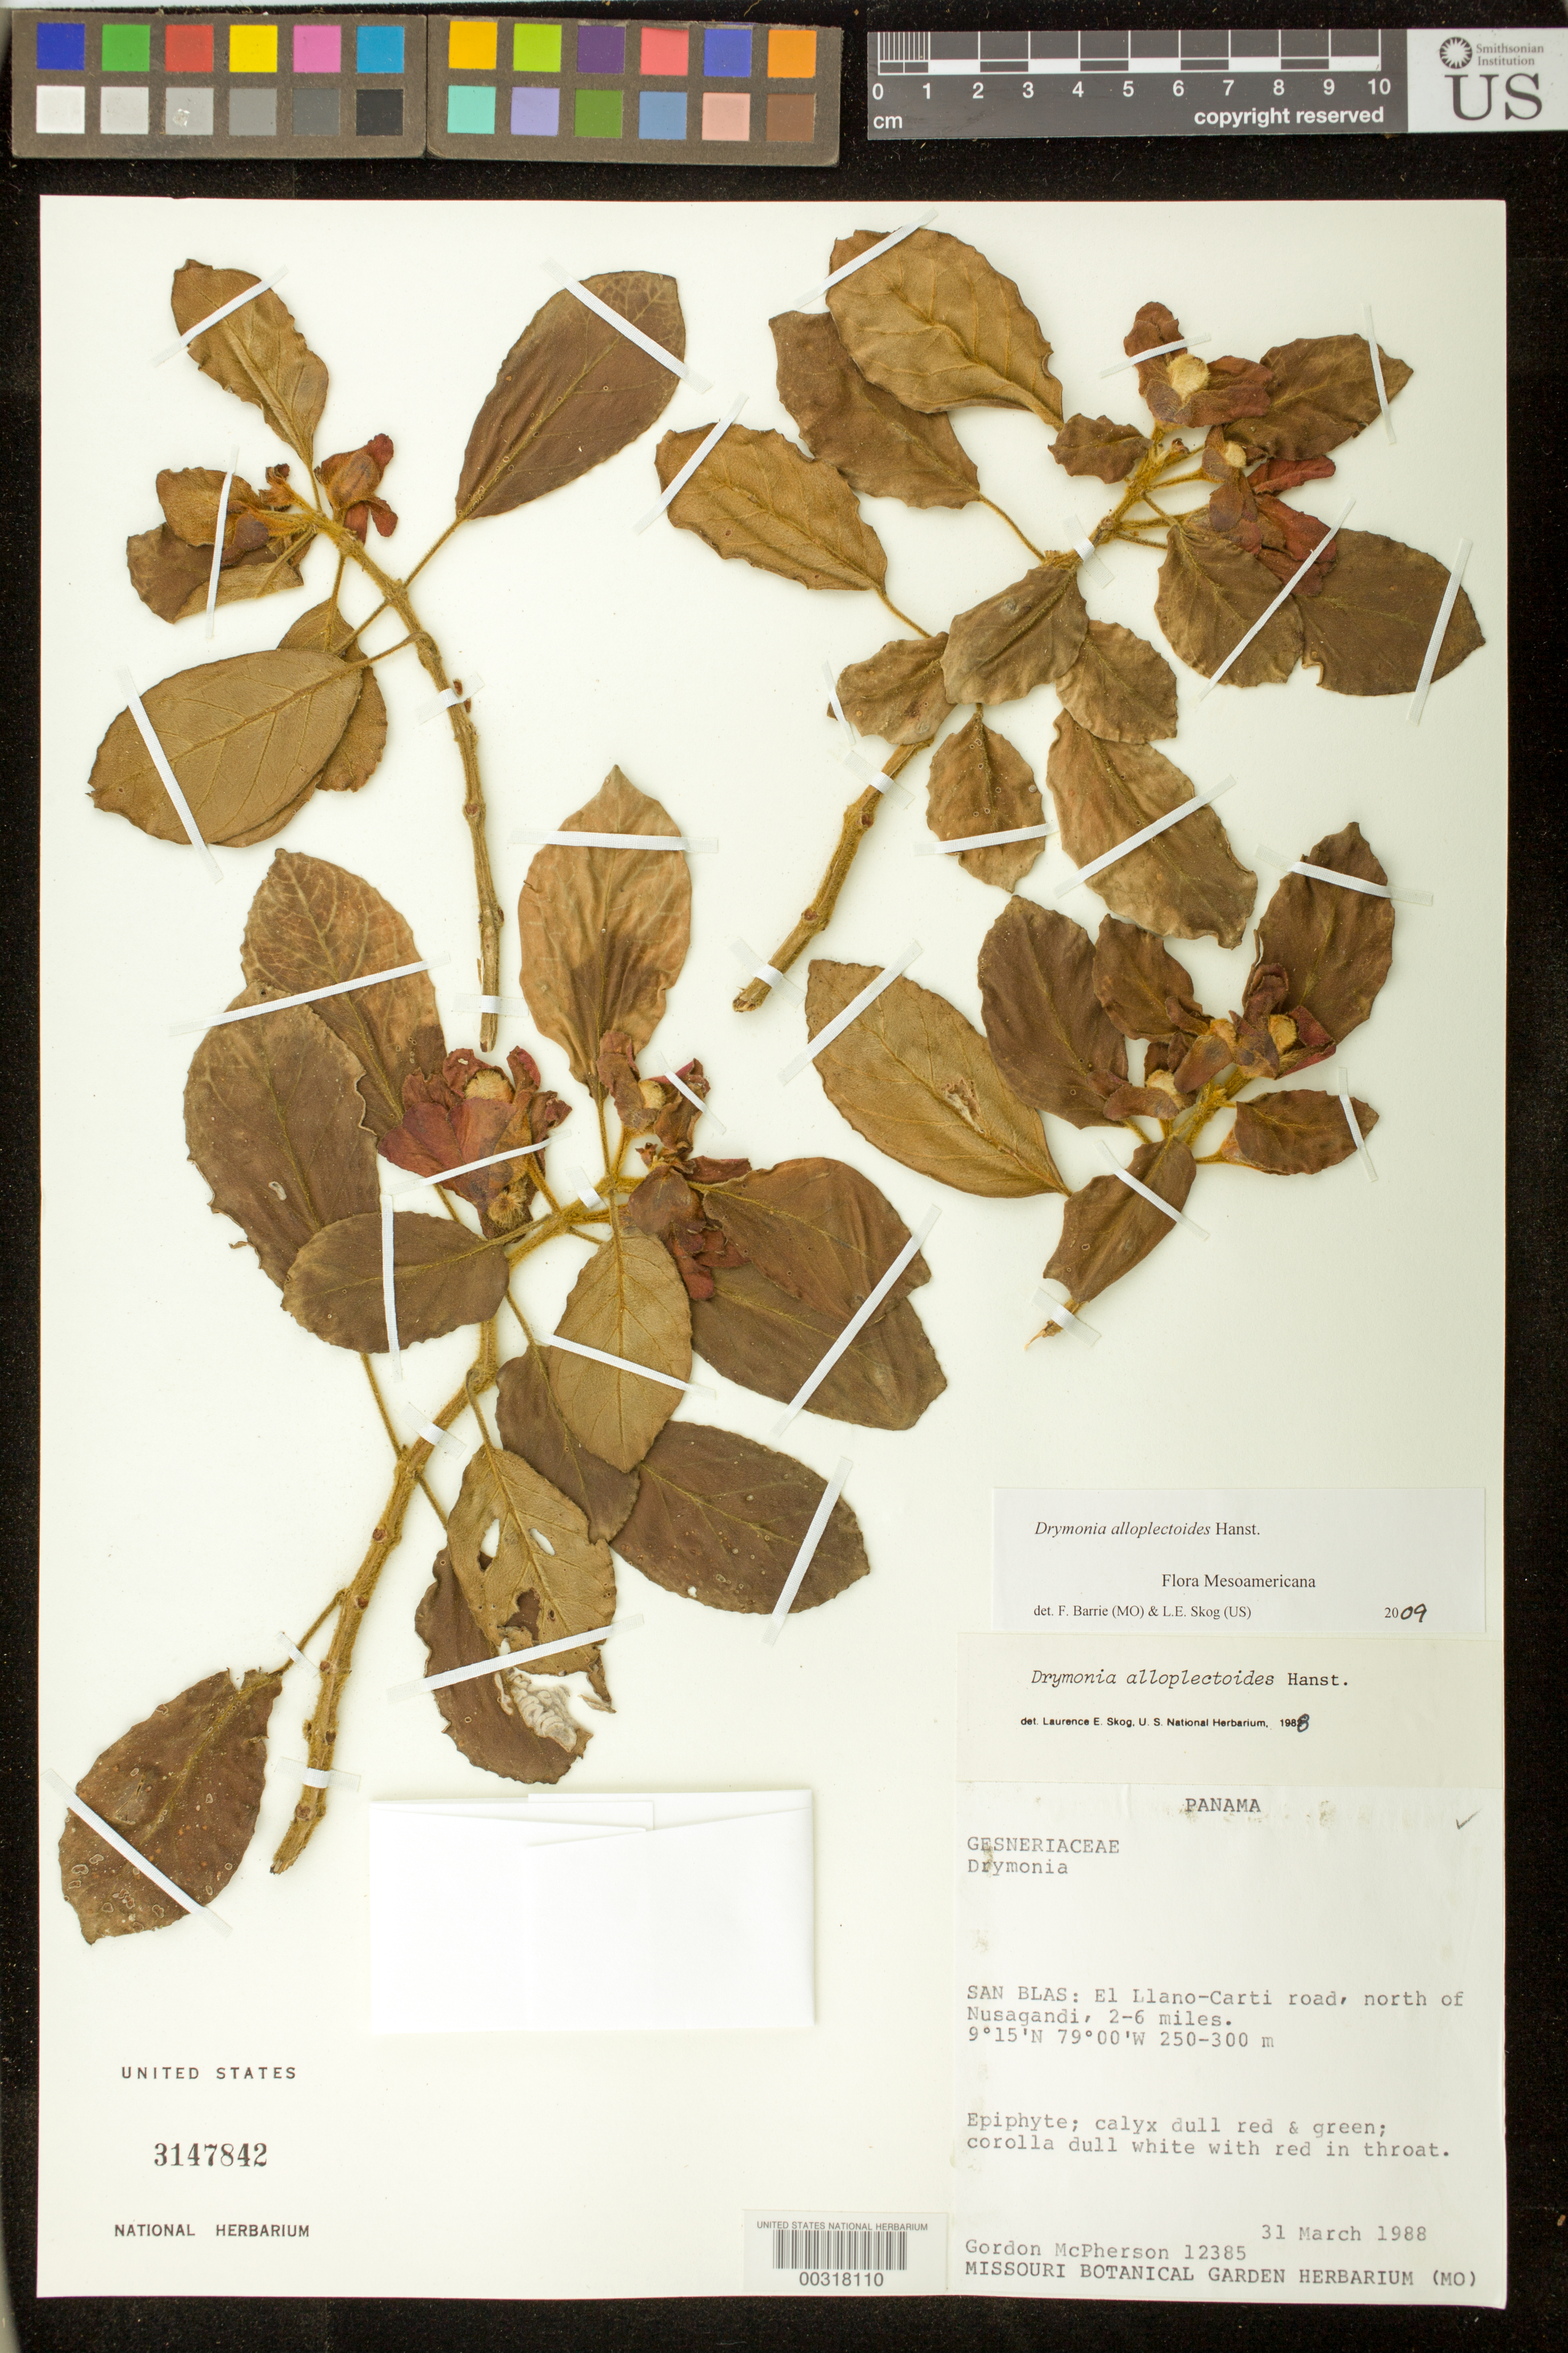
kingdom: Plantae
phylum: Tracheophyta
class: Magnoliopsida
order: Lamiales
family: Gesneriaceae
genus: Drymonia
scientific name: Drymonia alloplectoides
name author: Hanst.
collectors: G. D. McPherson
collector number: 12385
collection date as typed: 31 Mar 1988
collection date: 1988-03-31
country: Panama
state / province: Kuna Yala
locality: El Llano-Carti road, N of Nusagandi, 2-6 mi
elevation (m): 250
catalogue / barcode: US 3147842